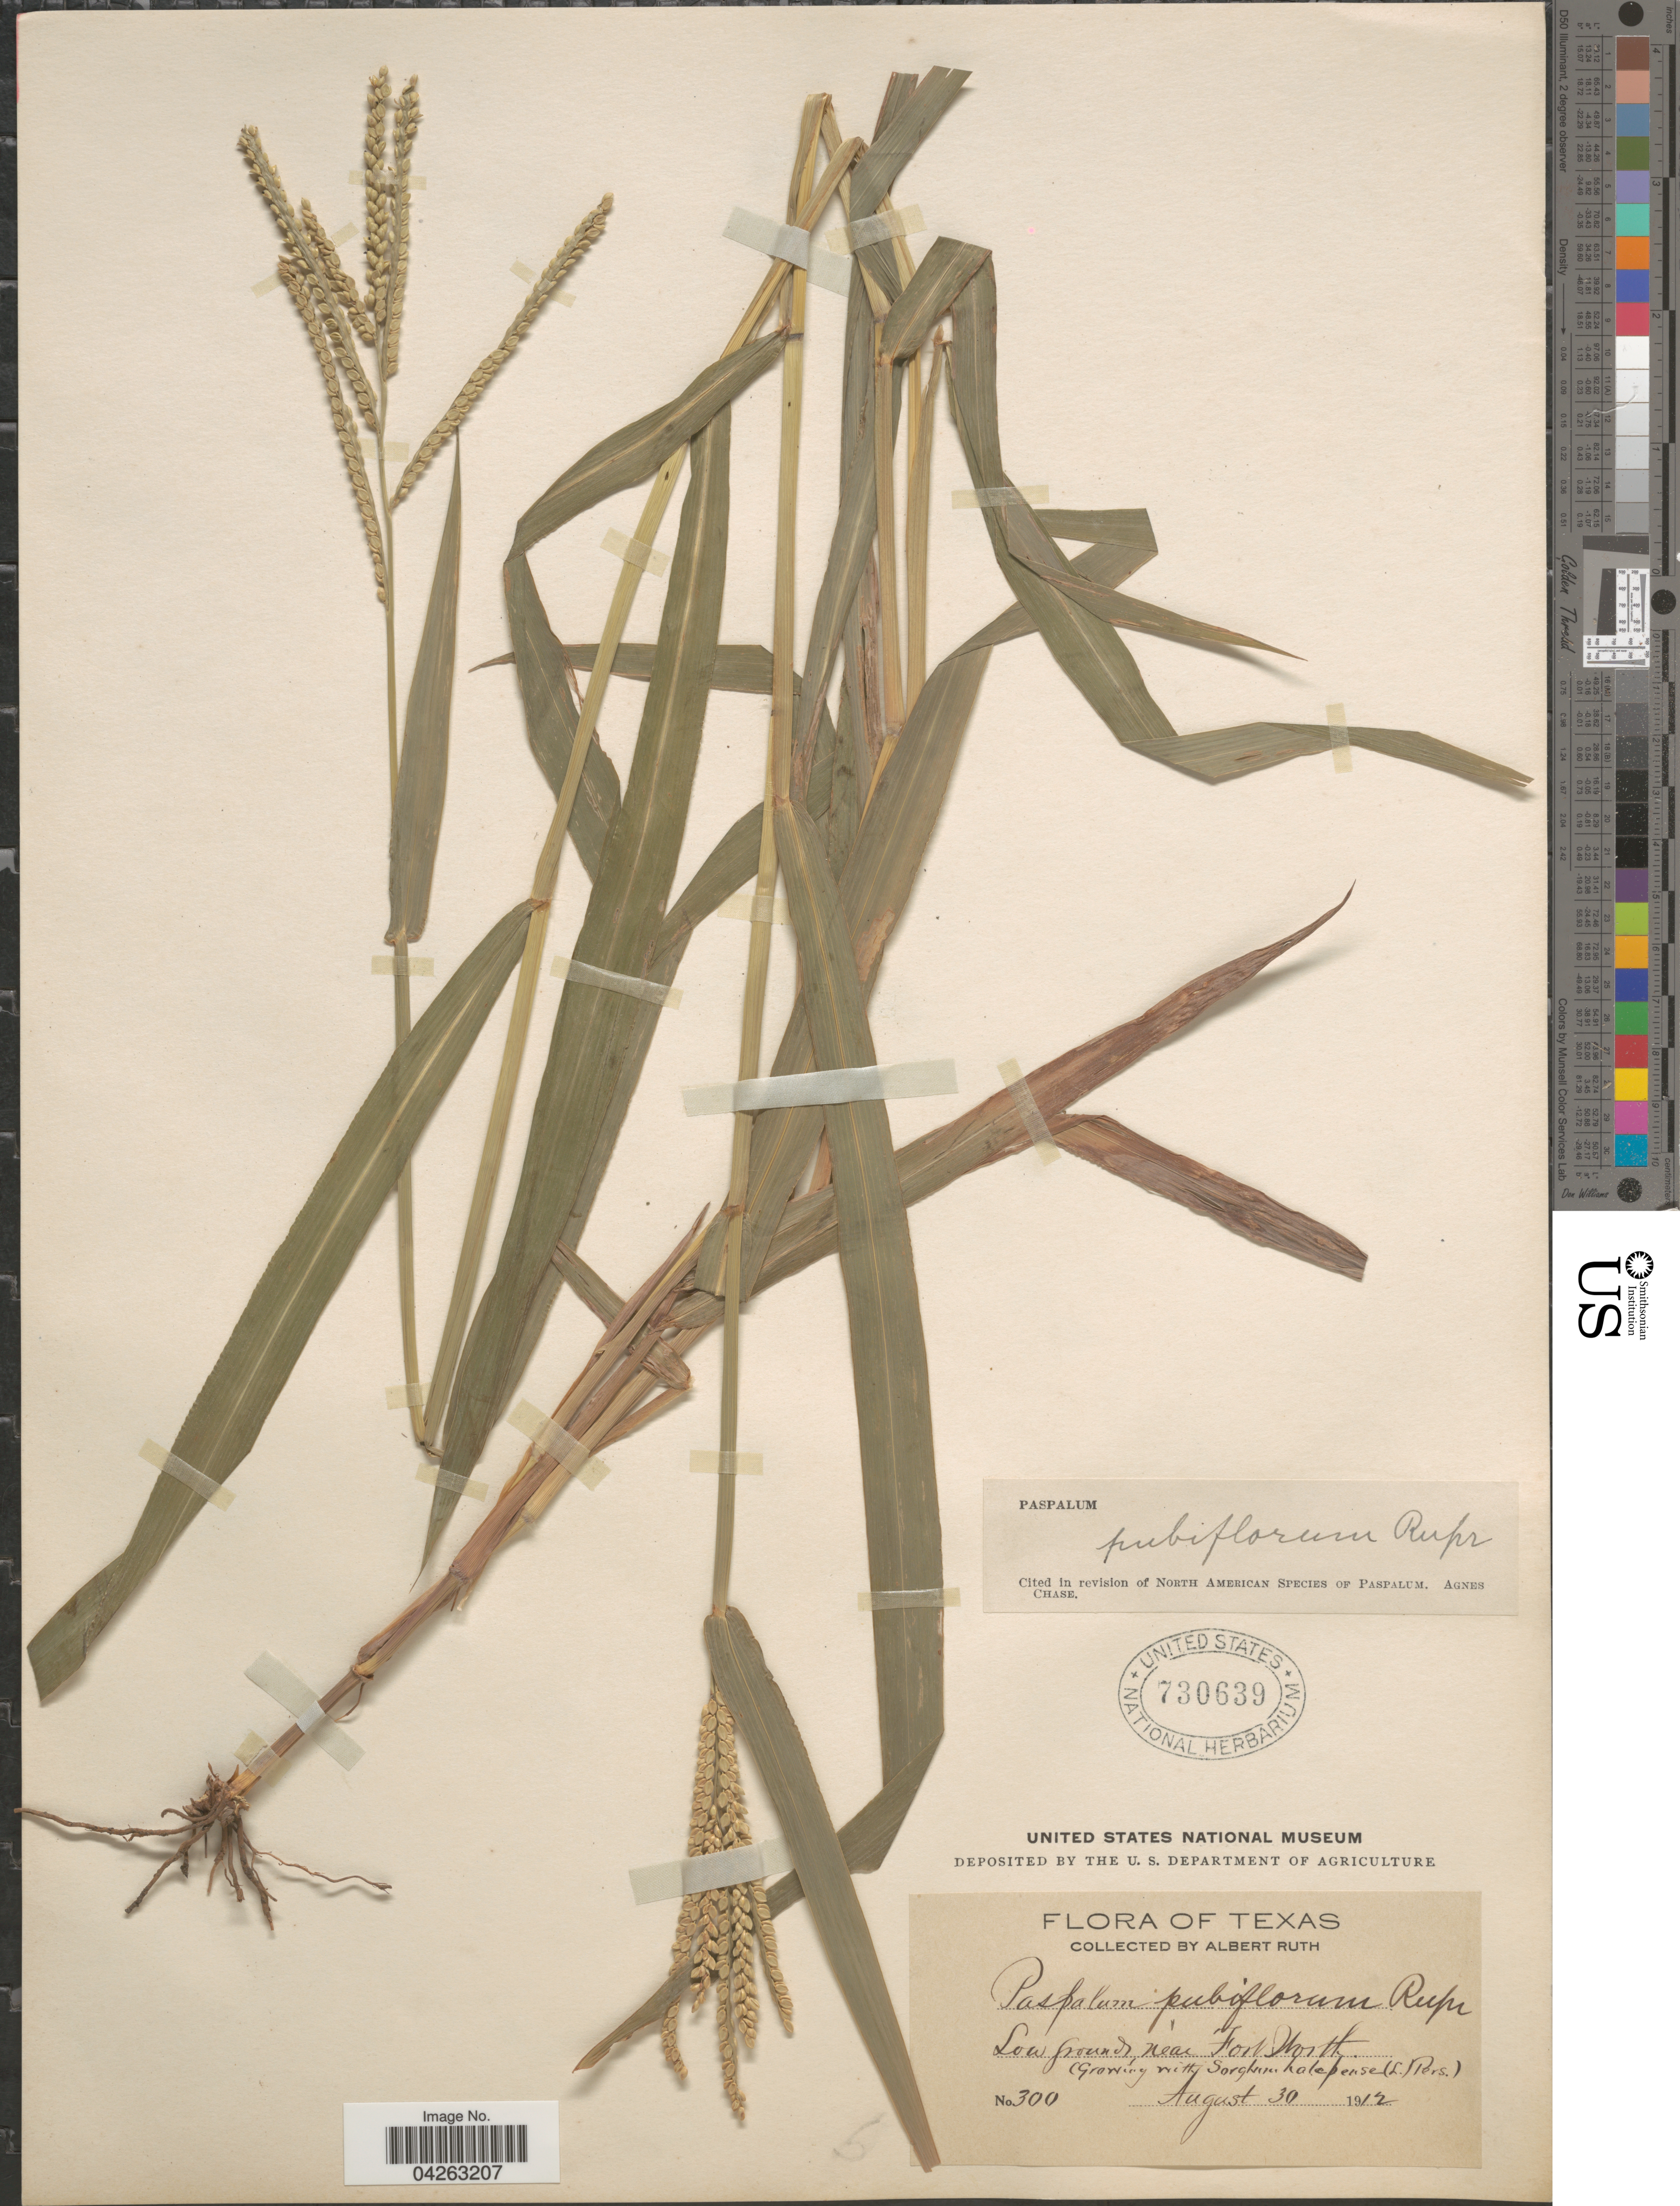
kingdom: Plantae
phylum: Tracheophyta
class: Liliopsida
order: Poales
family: Poaceae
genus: Paspalum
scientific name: Paspalum pubiflorum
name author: Rupr. ex E. Fourn.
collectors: A. Ruth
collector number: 300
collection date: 1912-08-30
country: United States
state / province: Texas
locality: Low grounds, near Fort Worth.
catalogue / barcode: US 730639